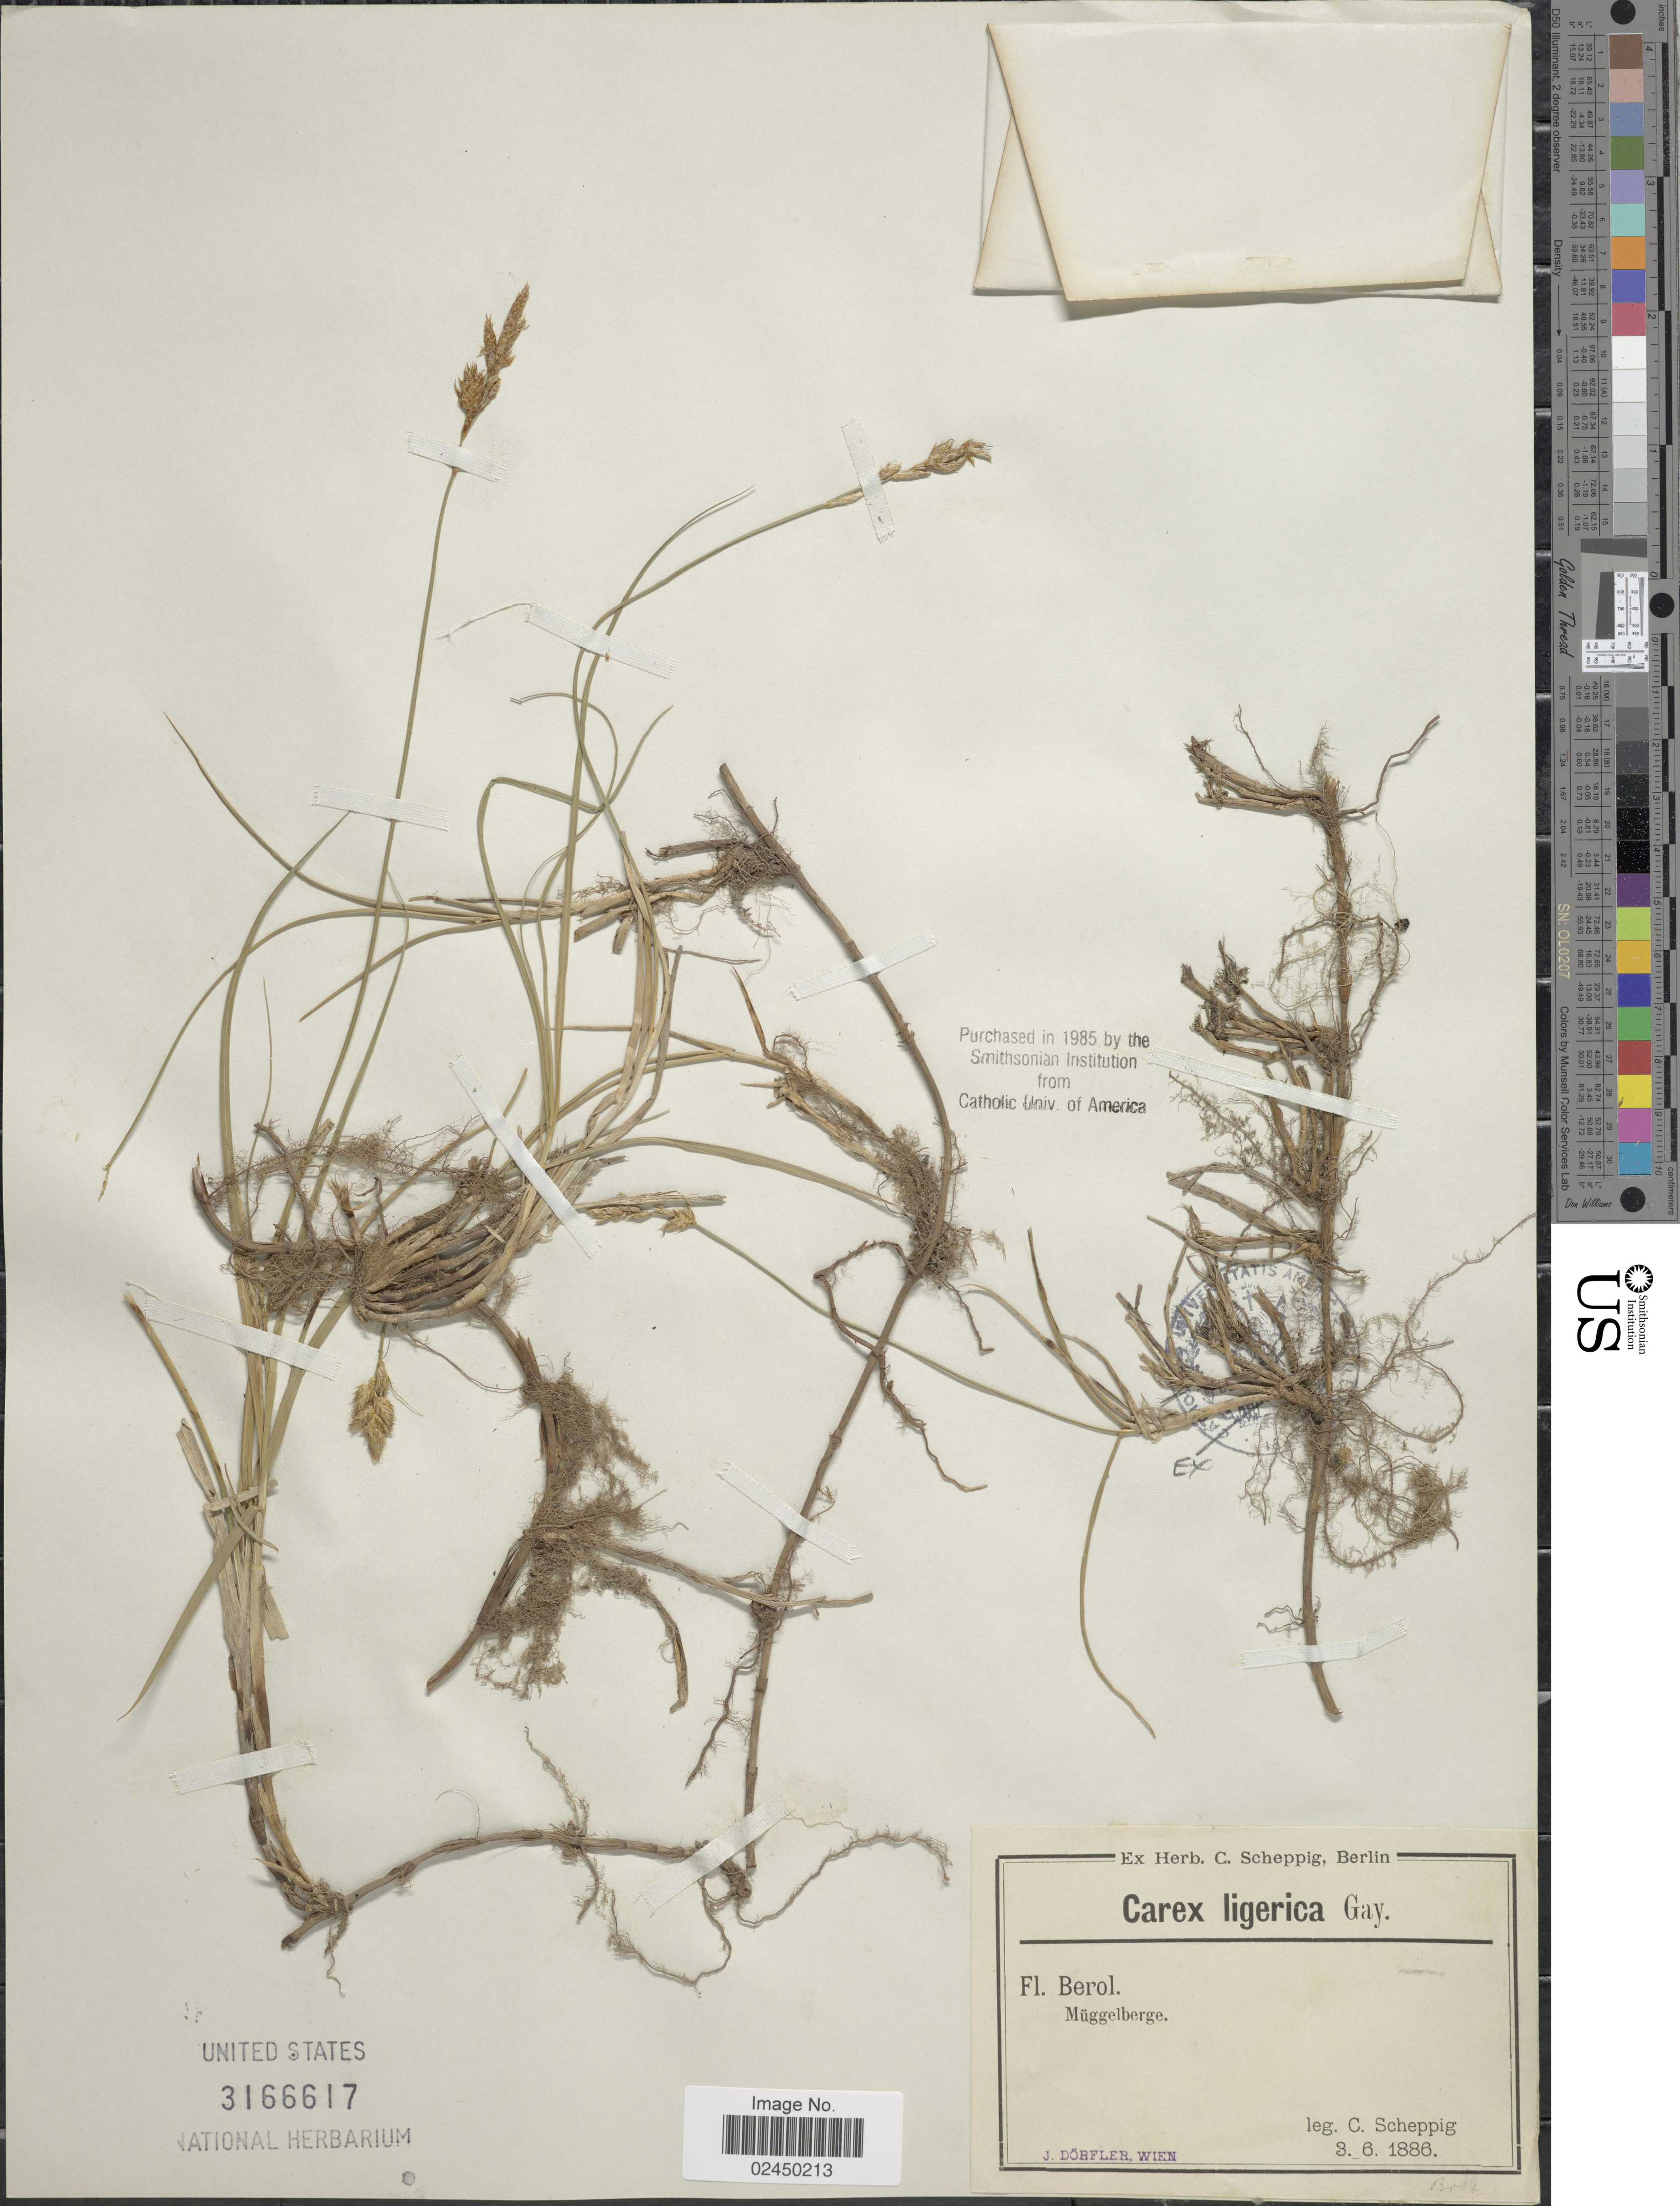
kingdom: Plantae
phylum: Tracheophyta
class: Liliopsida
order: Poales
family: Cyperaceae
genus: Carex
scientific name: Carex colchica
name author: J. Gay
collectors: C. Scheppig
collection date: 1886-06-03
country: Germany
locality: Fl. Berol. Müggelberge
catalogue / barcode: US 3166617